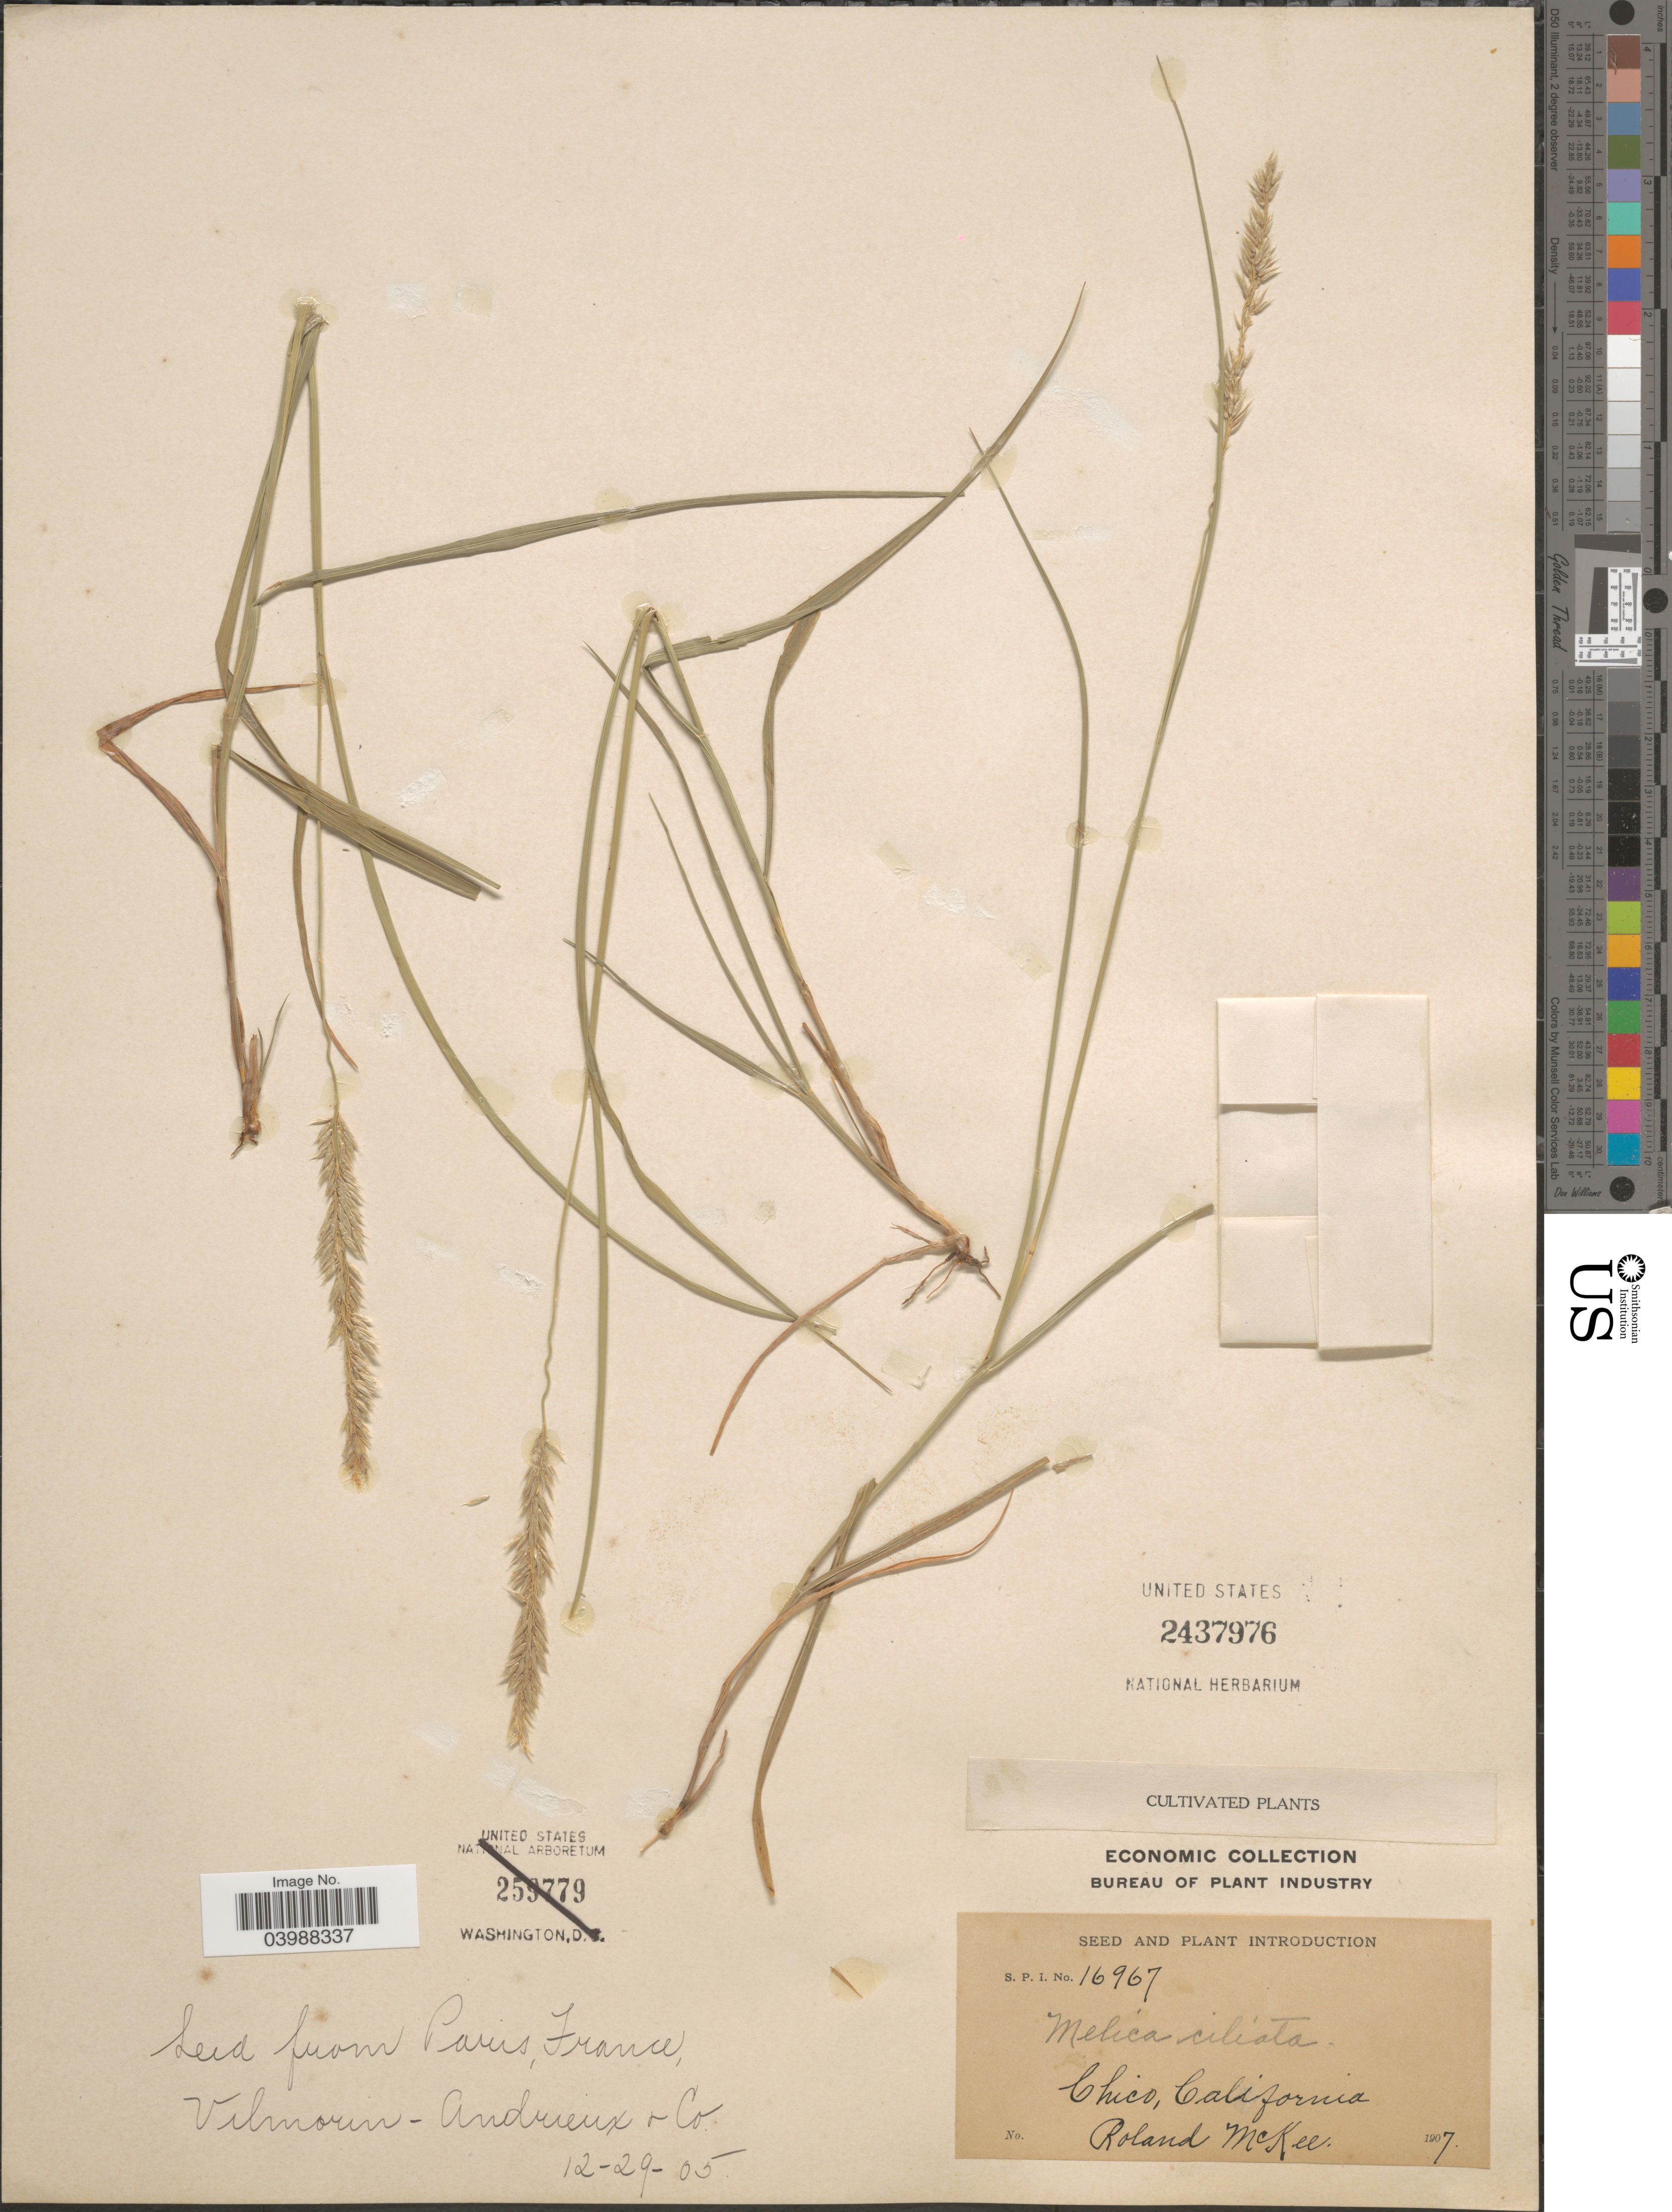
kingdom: Plantae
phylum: Tracheophyta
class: Liliopsida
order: Poales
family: Poaceae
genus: Melica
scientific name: Melica ciliata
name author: L.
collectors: R. Mckee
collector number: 16967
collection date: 1907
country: United States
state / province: California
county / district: Butte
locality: Chico.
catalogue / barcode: US 2437976